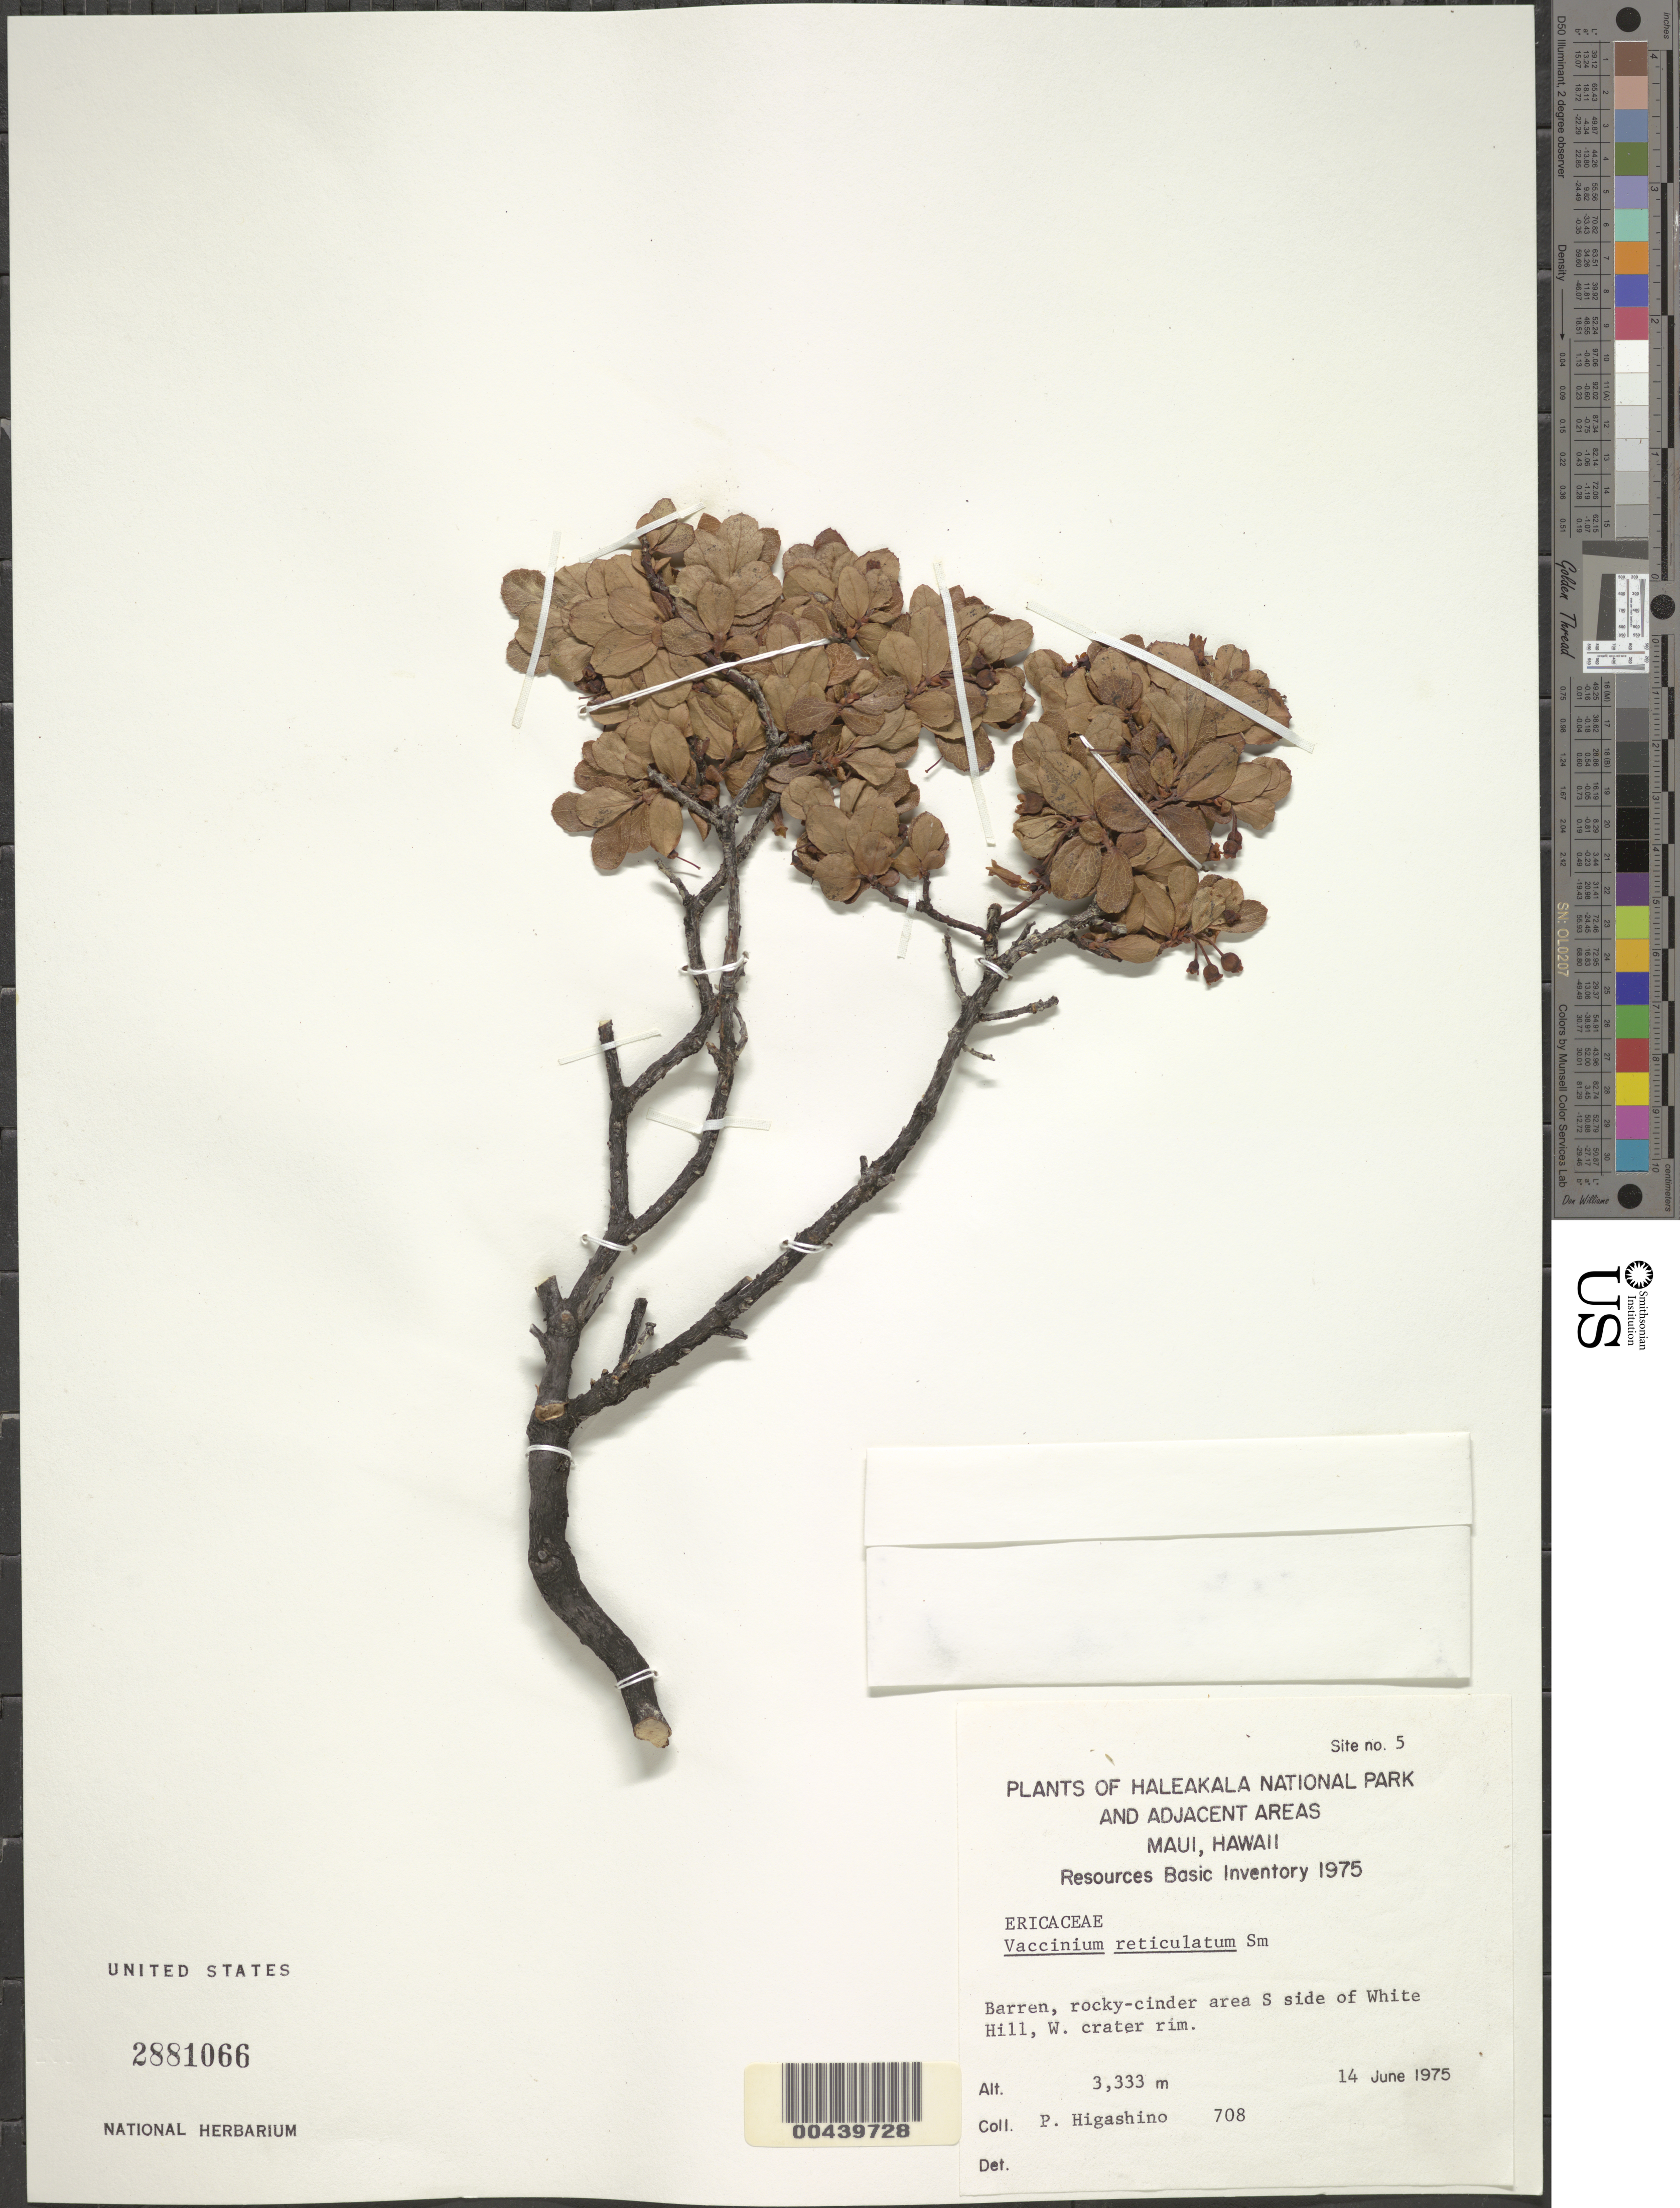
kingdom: Plantae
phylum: Tracheophyta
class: Magnoliopsida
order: Ericales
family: Ericaceae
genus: Vaccinium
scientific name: Vaccinium reticulatum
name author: Sm.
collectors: P. Higashino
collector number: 708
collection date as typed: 14 Jun 1975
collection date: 1975-06-14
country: United States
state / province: Hawaii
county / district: Maui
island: Maui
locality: Haleakala National Park and adjacent areas, Site no. 5; S side of White Hill, W crater rim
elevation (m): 3333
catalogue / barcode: US 2881066